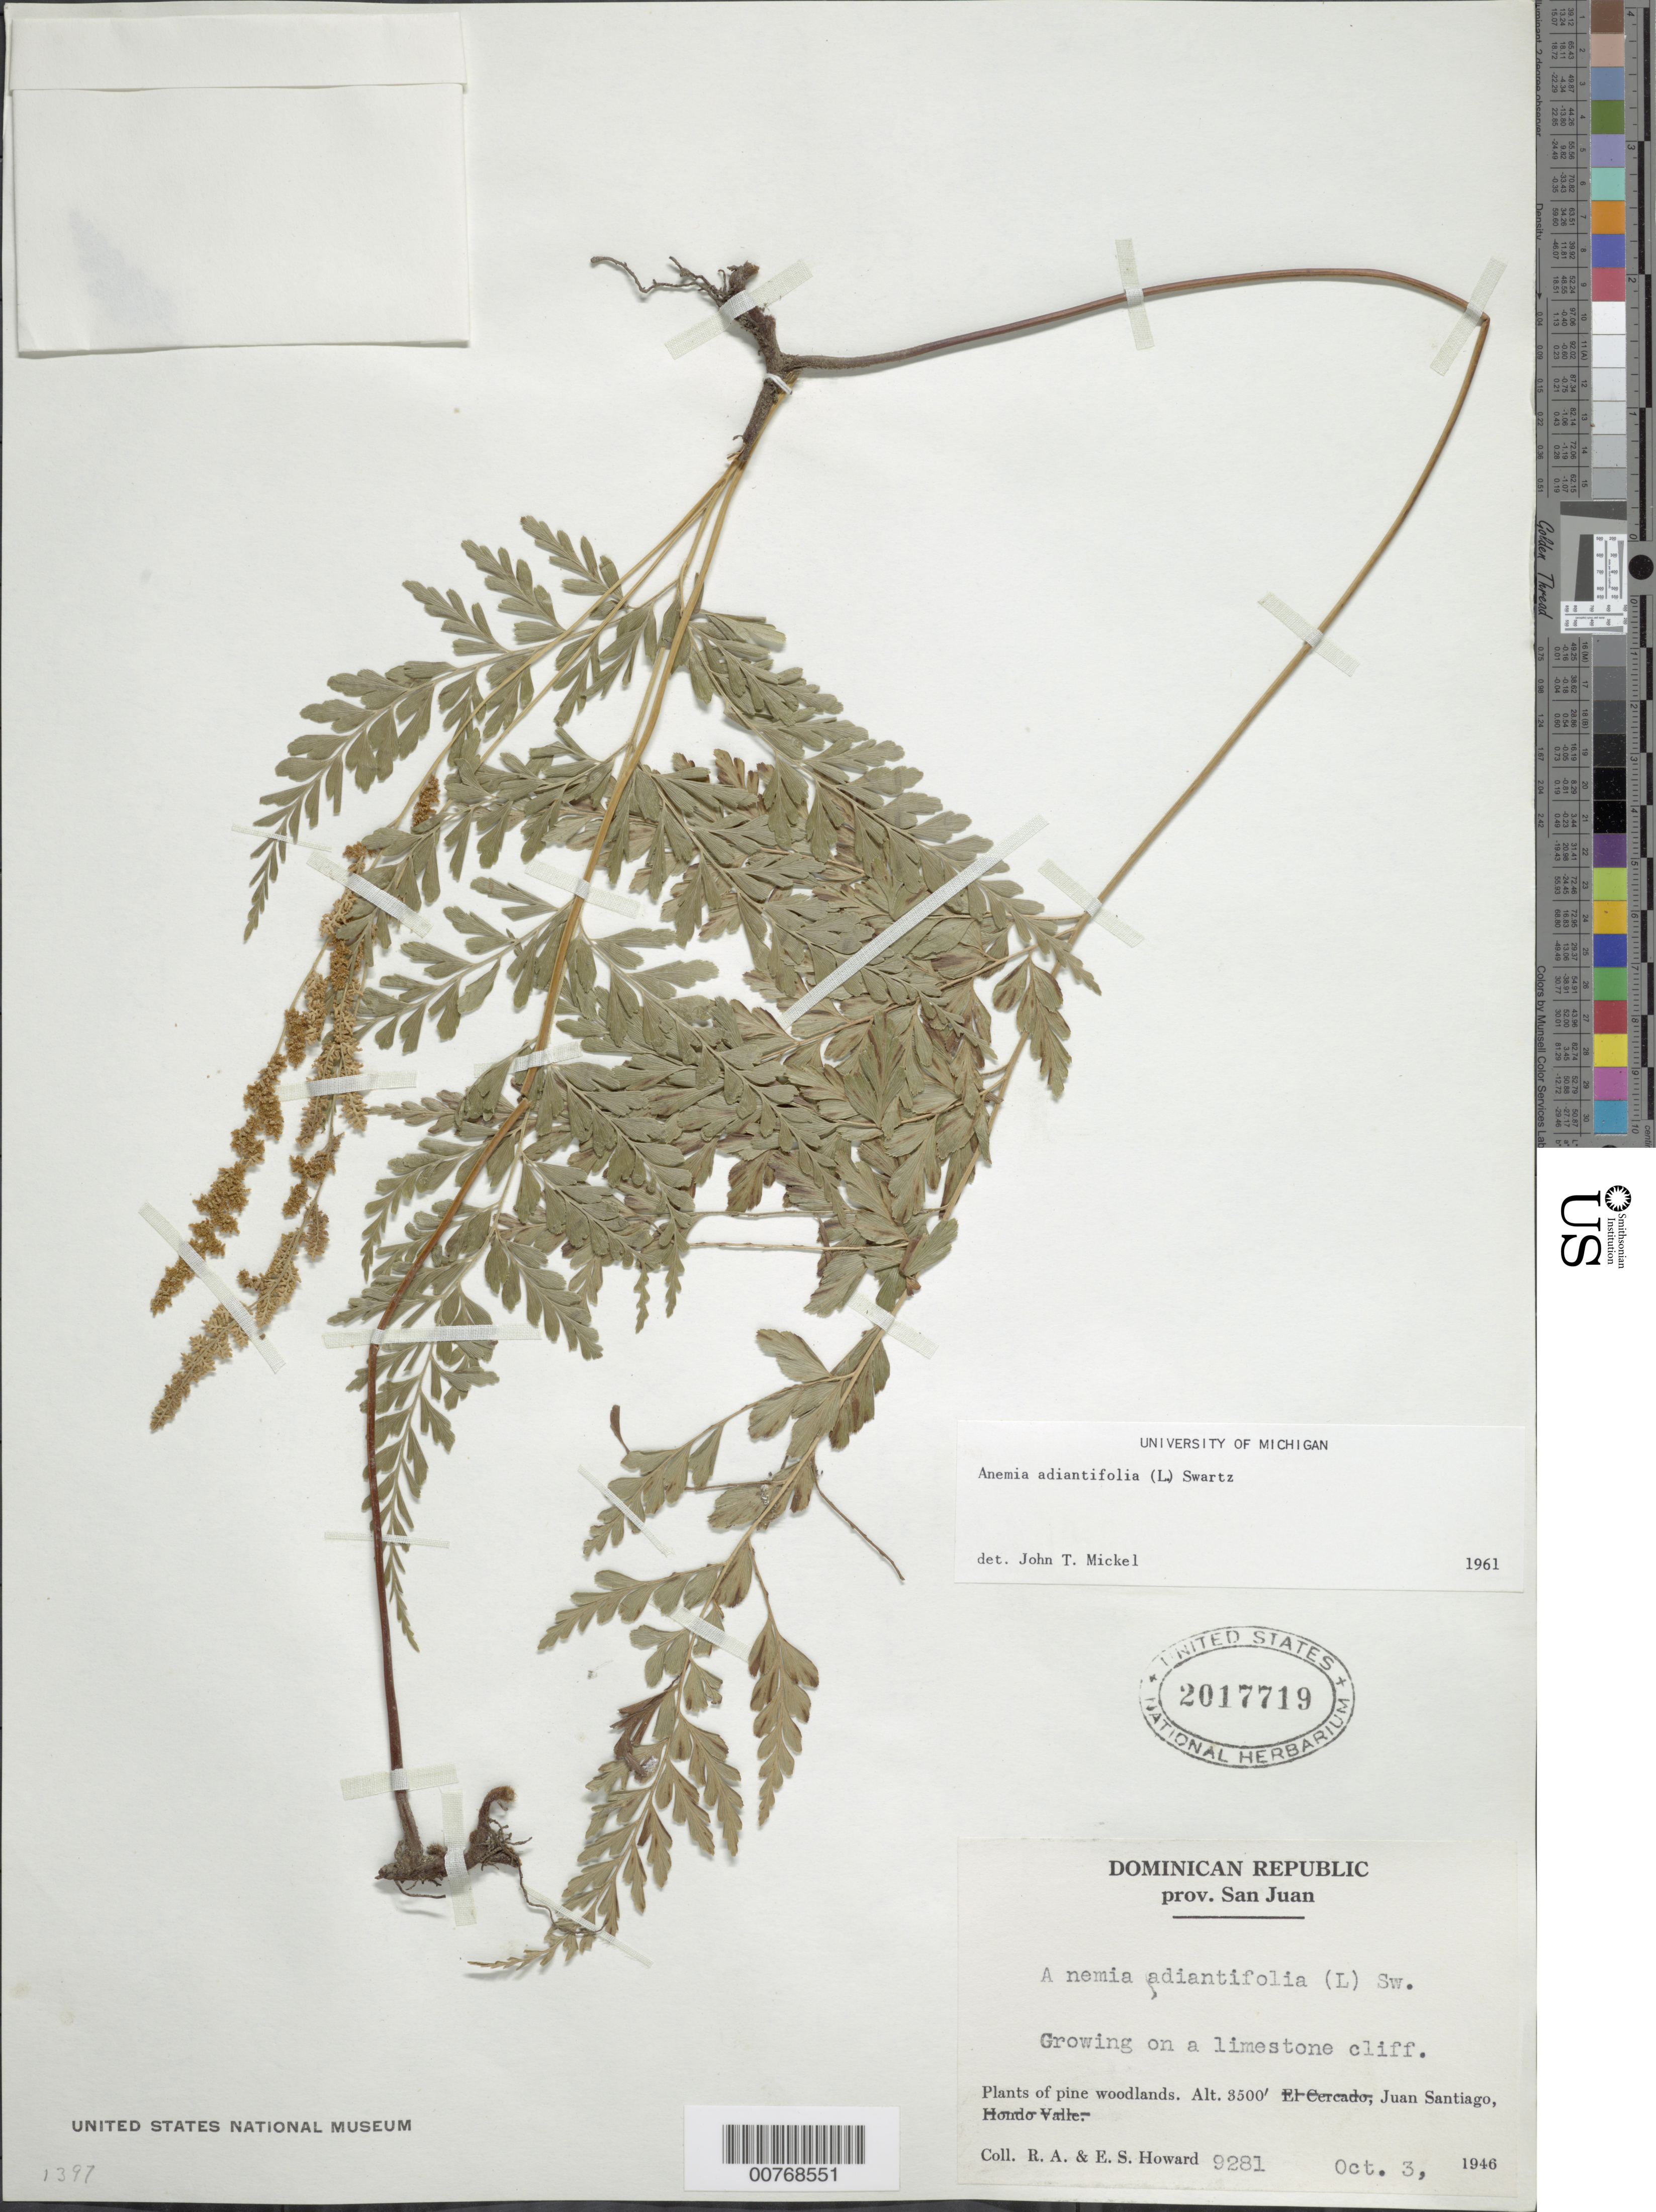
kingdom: Plantae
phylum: Tracheophyta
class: Polypodiopsida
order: Schizaeales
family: Anemiaceae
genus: Anemia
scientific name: Anemia adiantifolia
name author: (L.) Sw.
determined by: Mickel, J. T., (NY), New York Botanical Garden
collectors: R. A. Howard & E. S. Howard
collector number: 9281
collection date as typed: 03 Oct 1946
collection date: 1946-10-03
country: Dominican Republic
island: Hispaniola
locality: Provincia San Juan, Juan Santiago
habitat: Pine woodlands; limestone cliff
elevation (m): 1067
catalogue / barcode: US 2017719